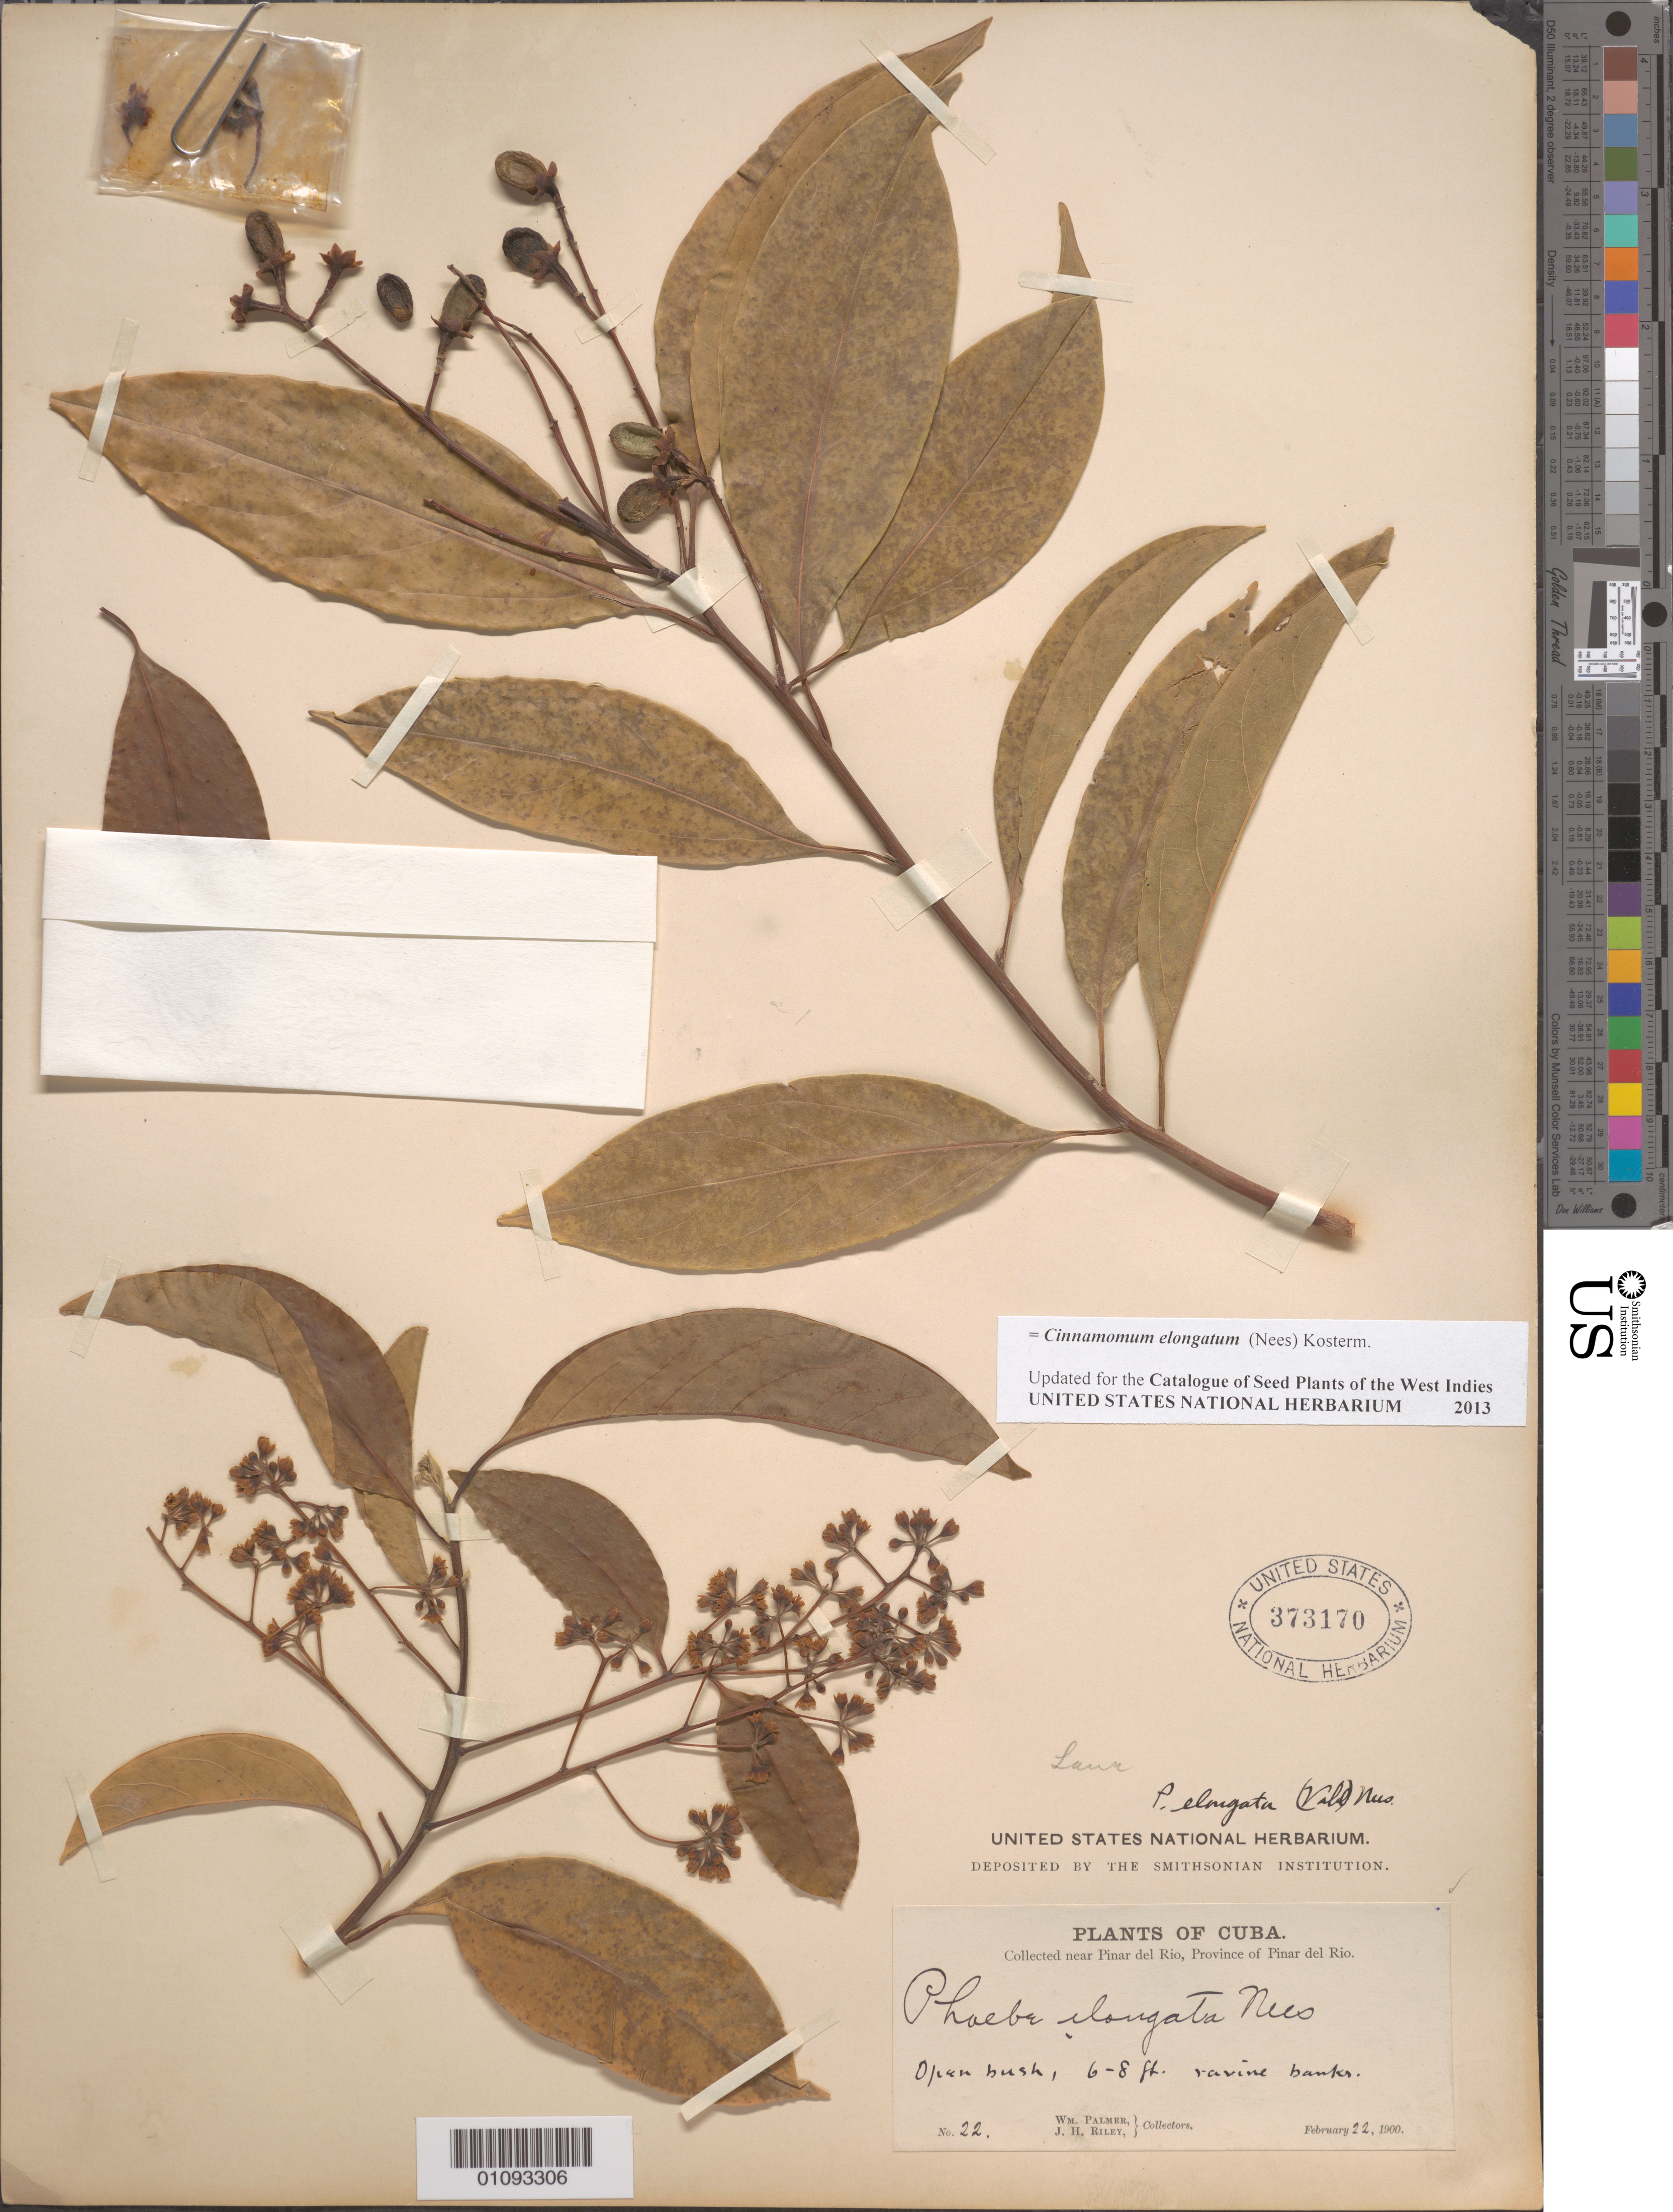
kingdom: Plantae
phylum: Tracheophyta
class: Magnoliopsida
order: Laurales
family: Lauraceae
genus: Phoebe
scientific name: Phoebe elongata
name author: (Vahl) Nees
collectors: W. Palmer & J. H. Riley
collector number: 22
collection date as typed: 22 Feb 1900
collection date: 1900-02-22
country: Cuba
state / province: Pinar del Rio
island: Cuba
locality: Near Pinar del Rio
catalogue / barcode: US 373170